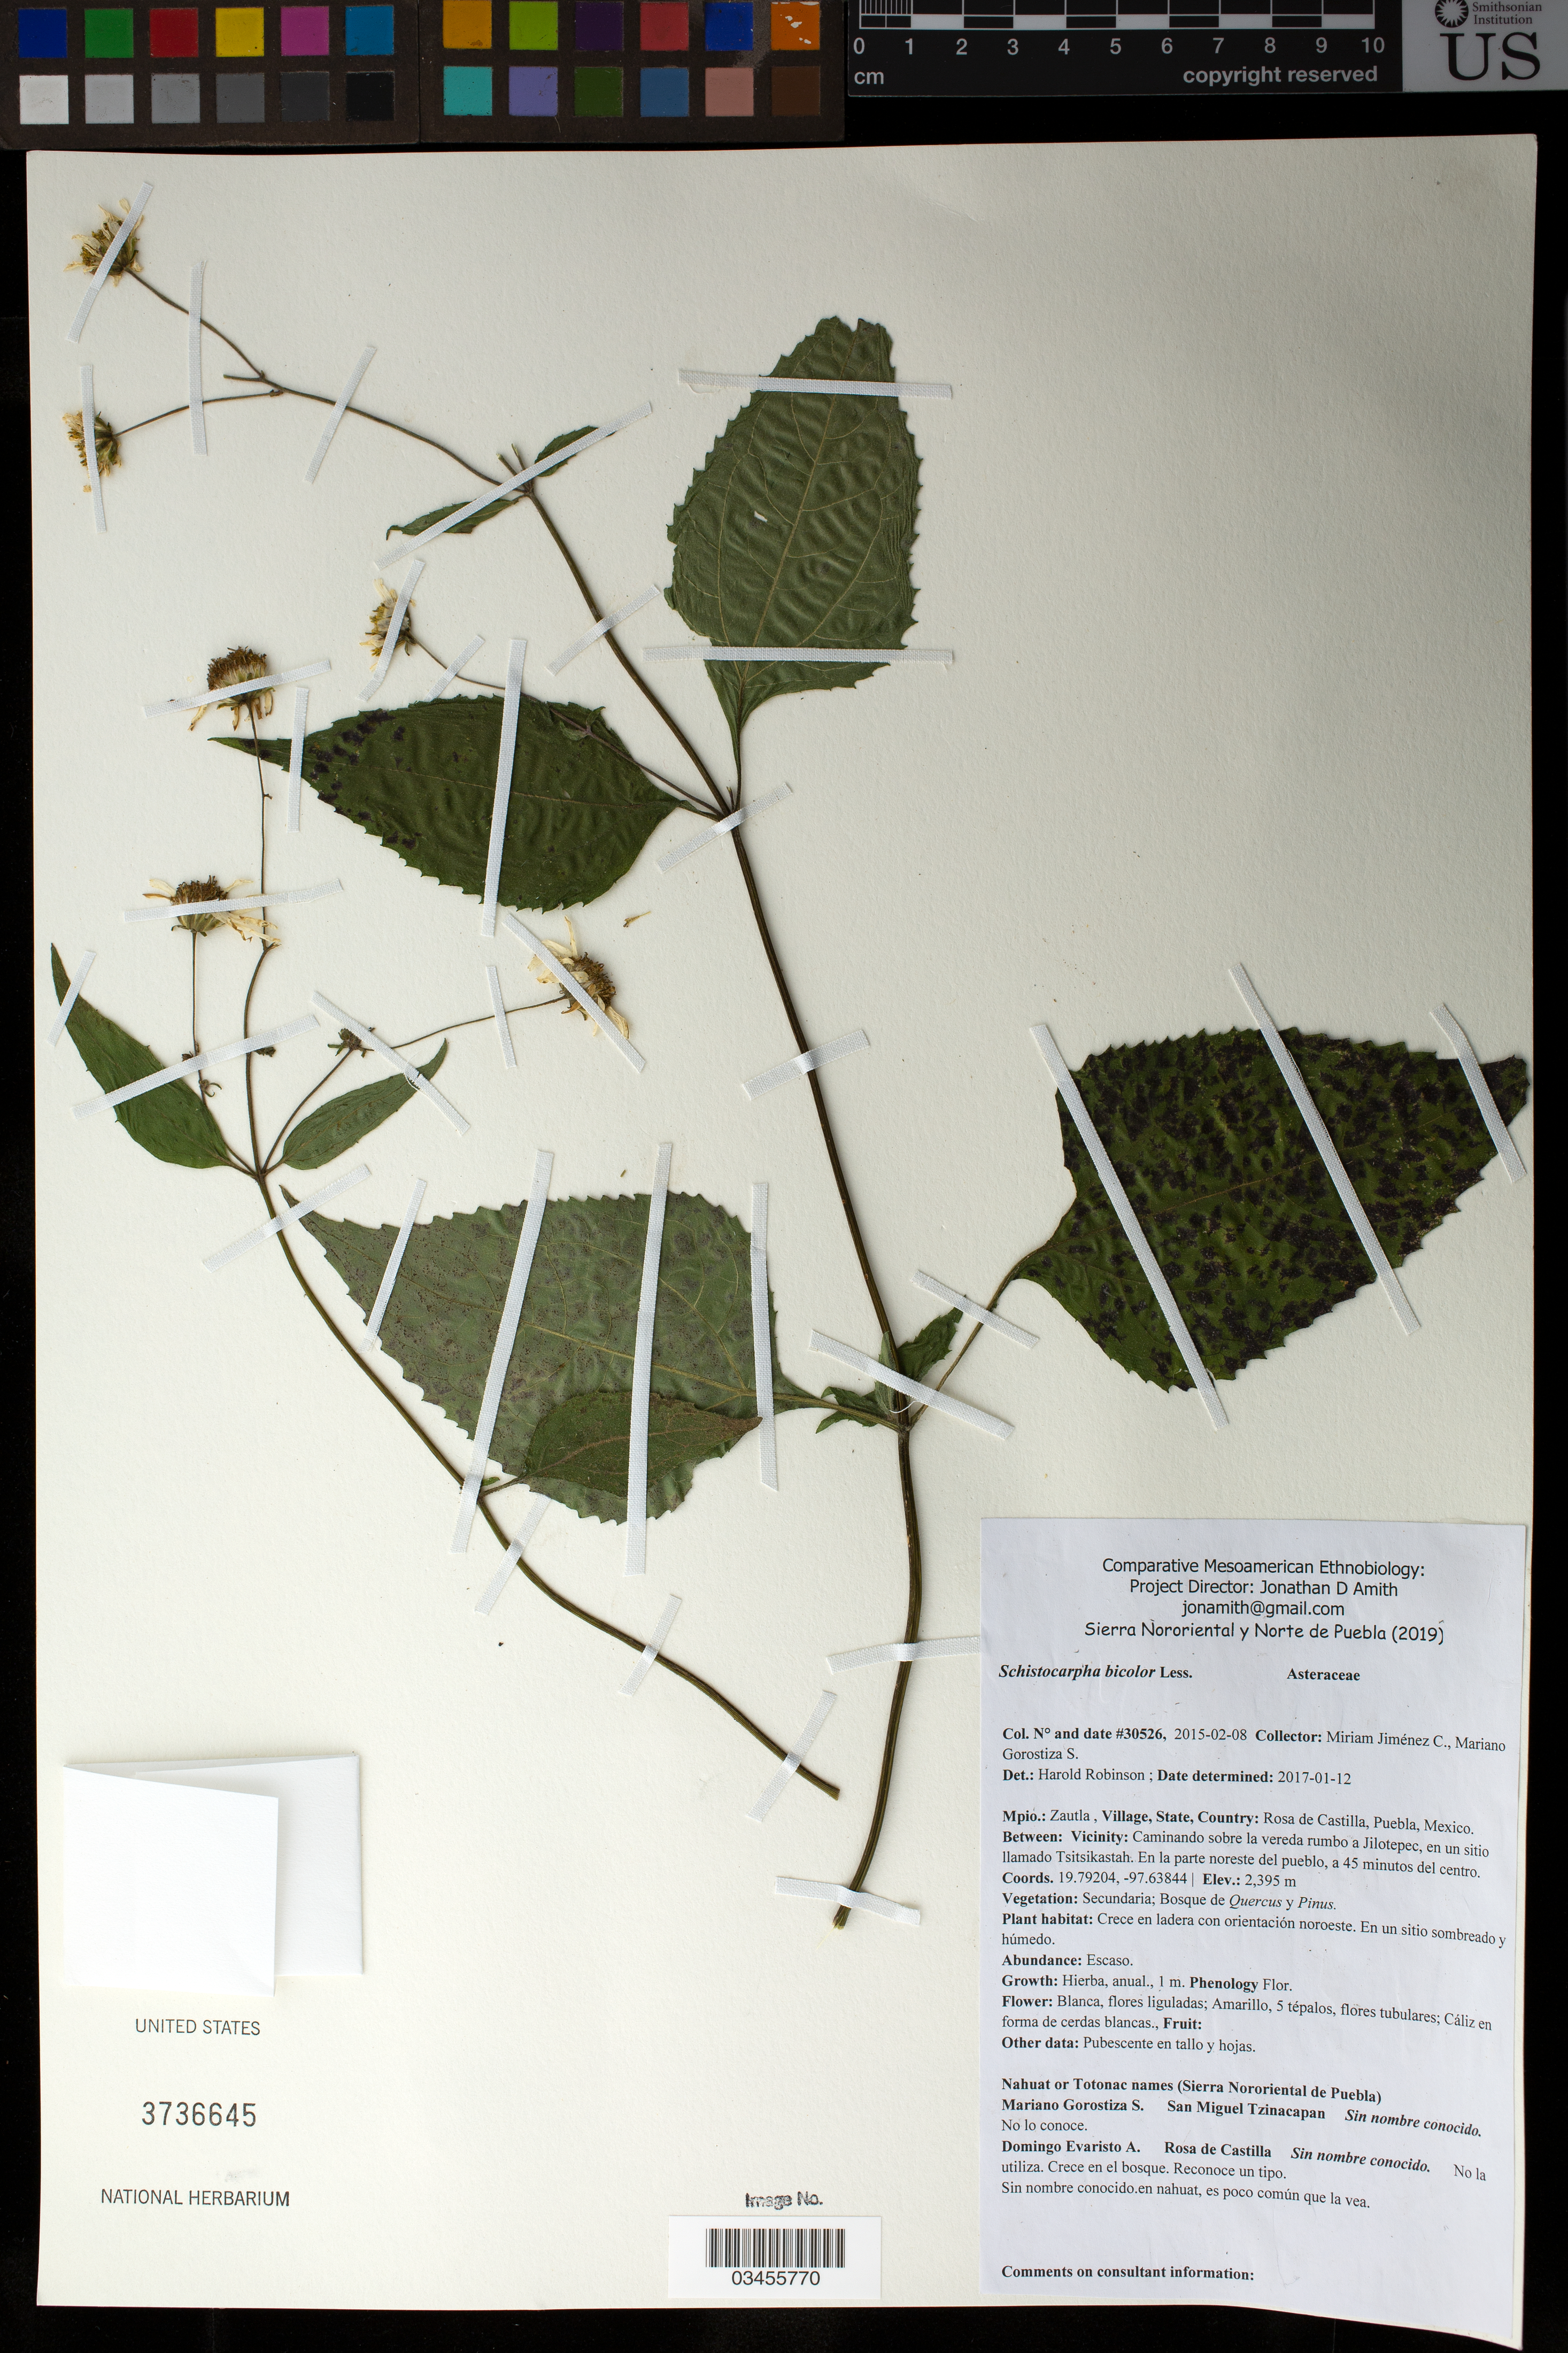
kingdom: Plantae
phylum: Tracheophyta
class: Magnoliopsida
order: Asterales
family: Asteraceae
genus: Schistocarpha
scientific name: Schistocarpha bicolor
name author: Less.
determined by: Robinson, Harold E., (US)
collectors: M. Jiménez Chimil & M. Gorostiza S.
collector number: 30526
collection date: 2015-02-08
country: México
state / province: Puebla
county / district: Zautla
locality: PUEBLO: Rosa de Castilla; LOCALIDAD EXACTA: Caminando sobre la vereda rumbo a Jilotepec, en un sitio llamado Tsitsikastah. En la parte noreste del pueblo, a 45 minutos del centro.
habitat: Bosque de Quercus y Pinus | En ladera con orientación noroeste. En un sitio sombreado y húmedo.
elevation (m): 2395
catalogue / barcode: US 3736645